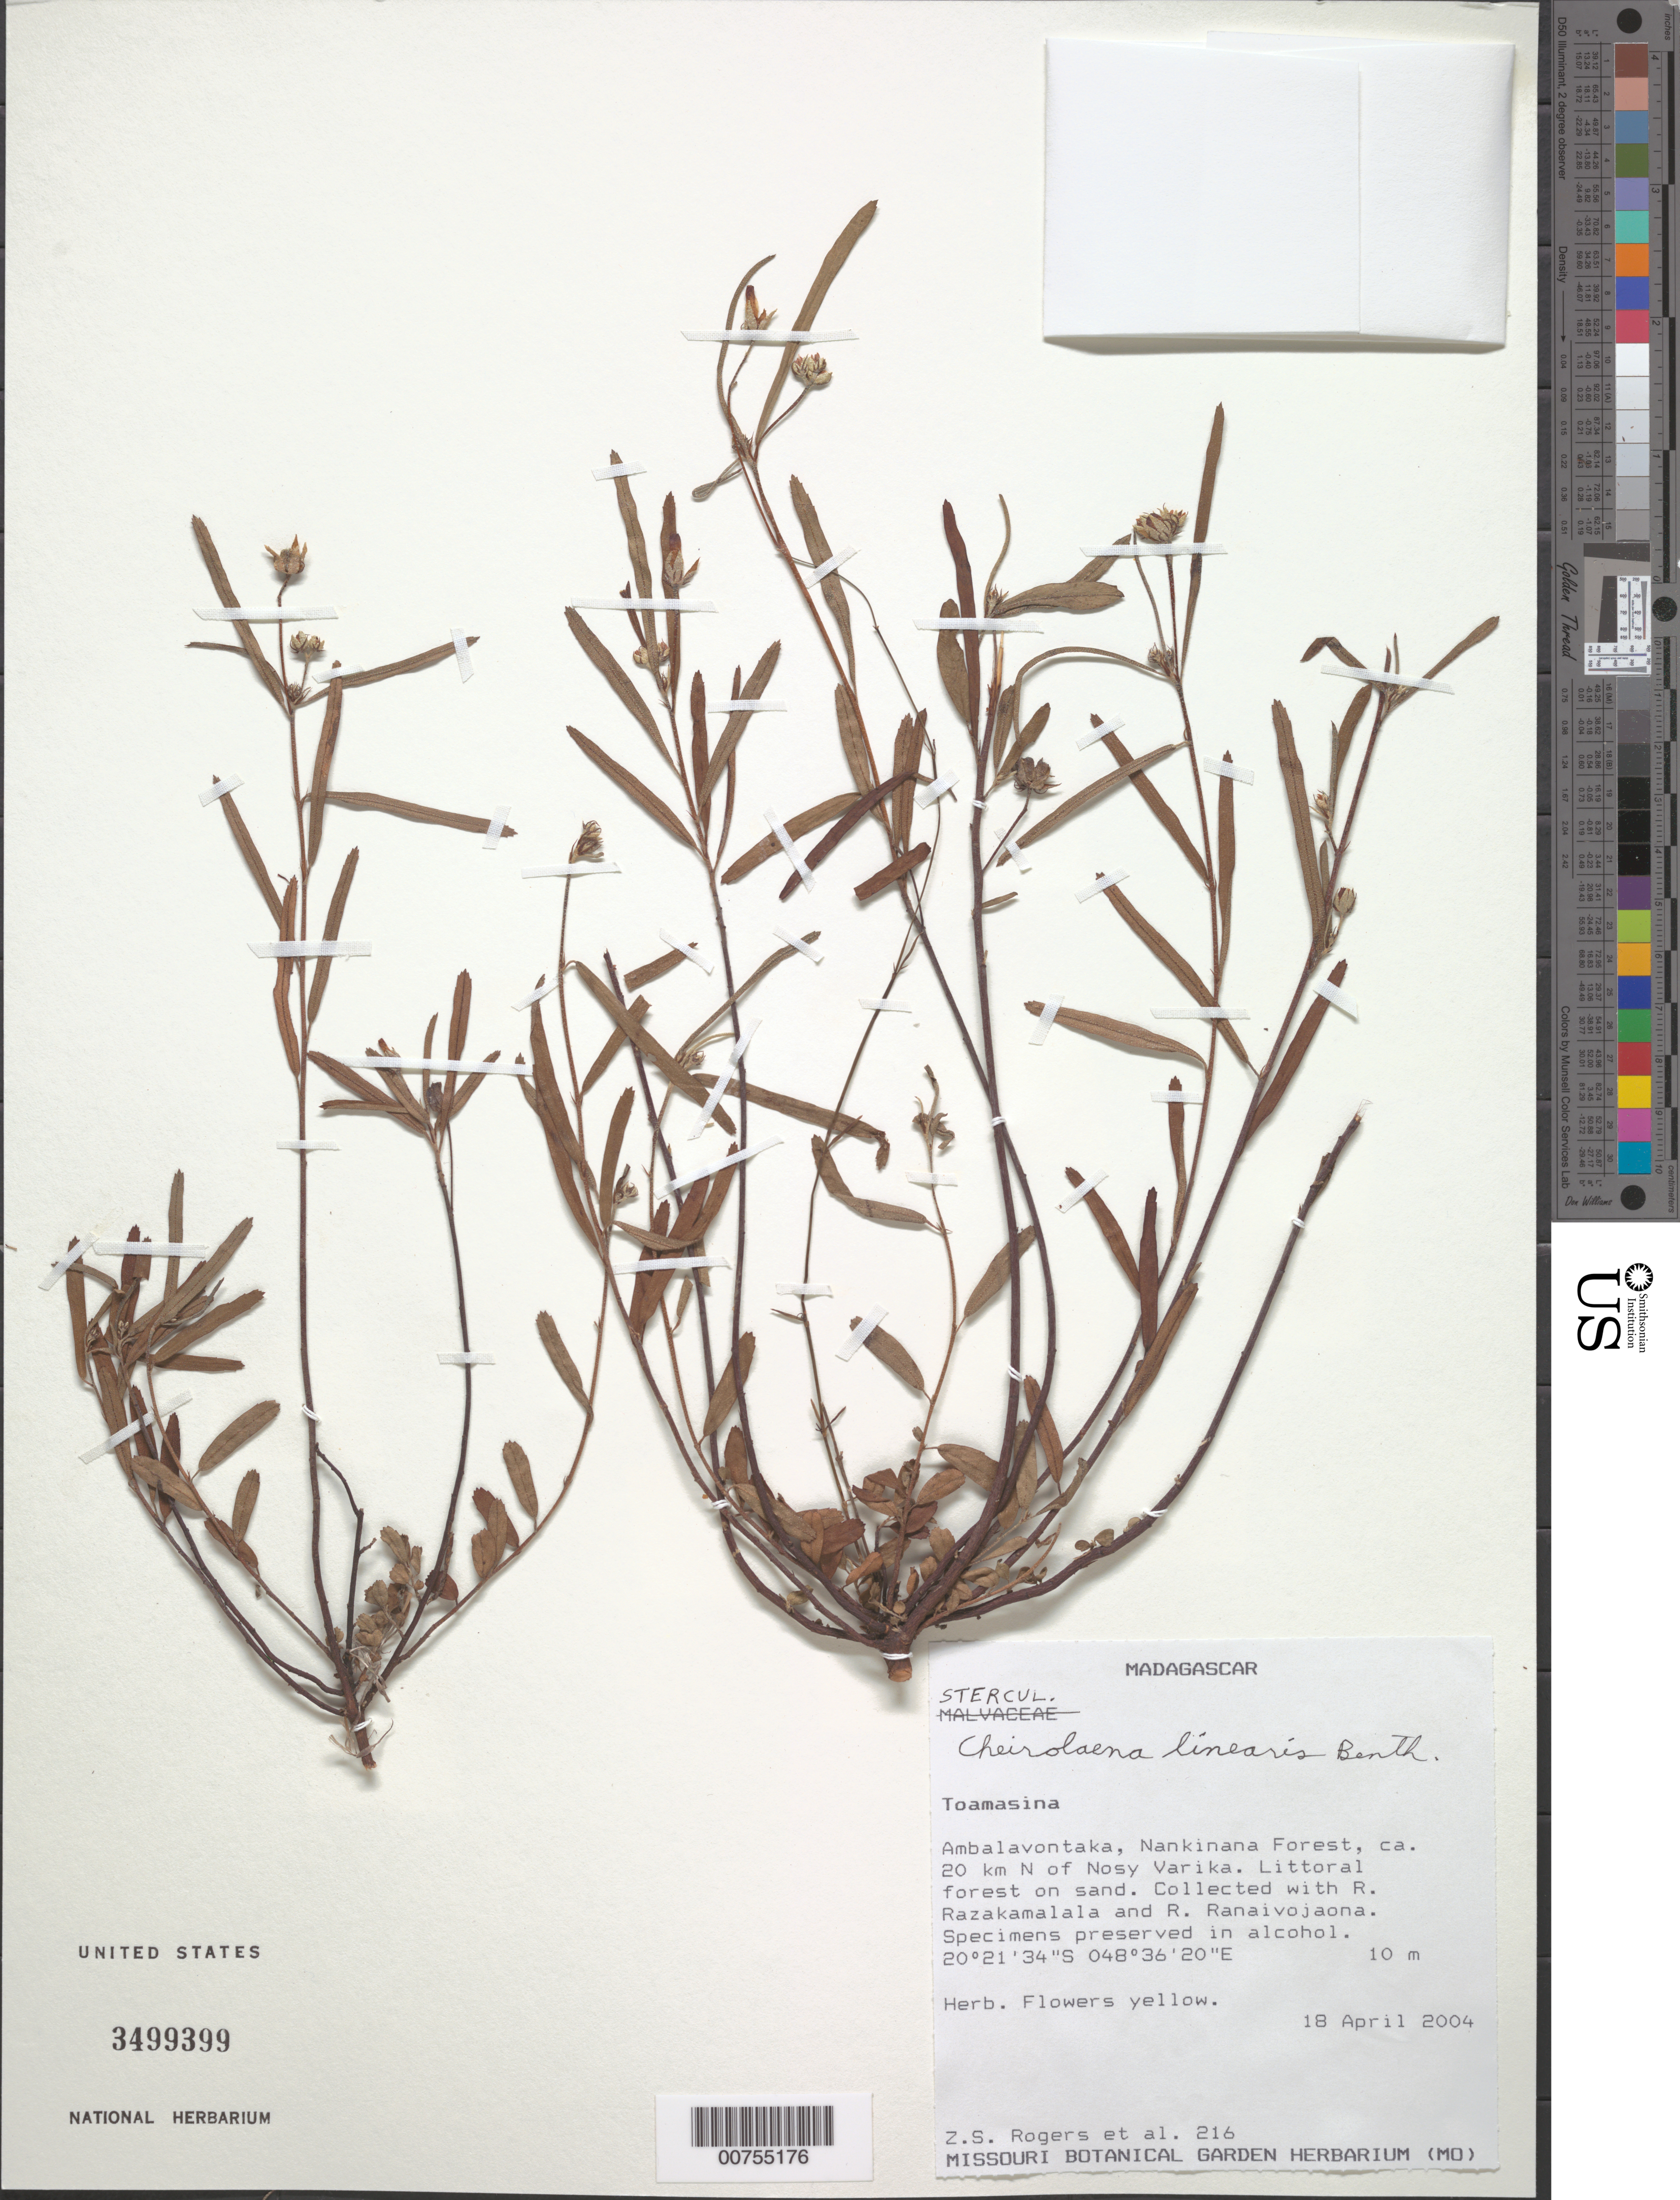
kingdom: Plantae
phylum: Tracheophyta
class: Magnoliopsida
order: Malvales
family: Malvaceae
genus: Cheirolaena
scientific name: Cheirolaena linearis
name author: Benth.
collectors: Z. S. Rogers & et al.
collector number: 216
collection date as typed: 18 Apr 2004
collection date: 2004-04-18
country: Madagascar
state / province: Atsinanana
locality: Ambalavontaka, Nankinana Forest, ca. 20 km N of Nosy Varika.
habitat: Littoral forest on sand.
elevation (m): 10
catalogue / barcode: US 3499399